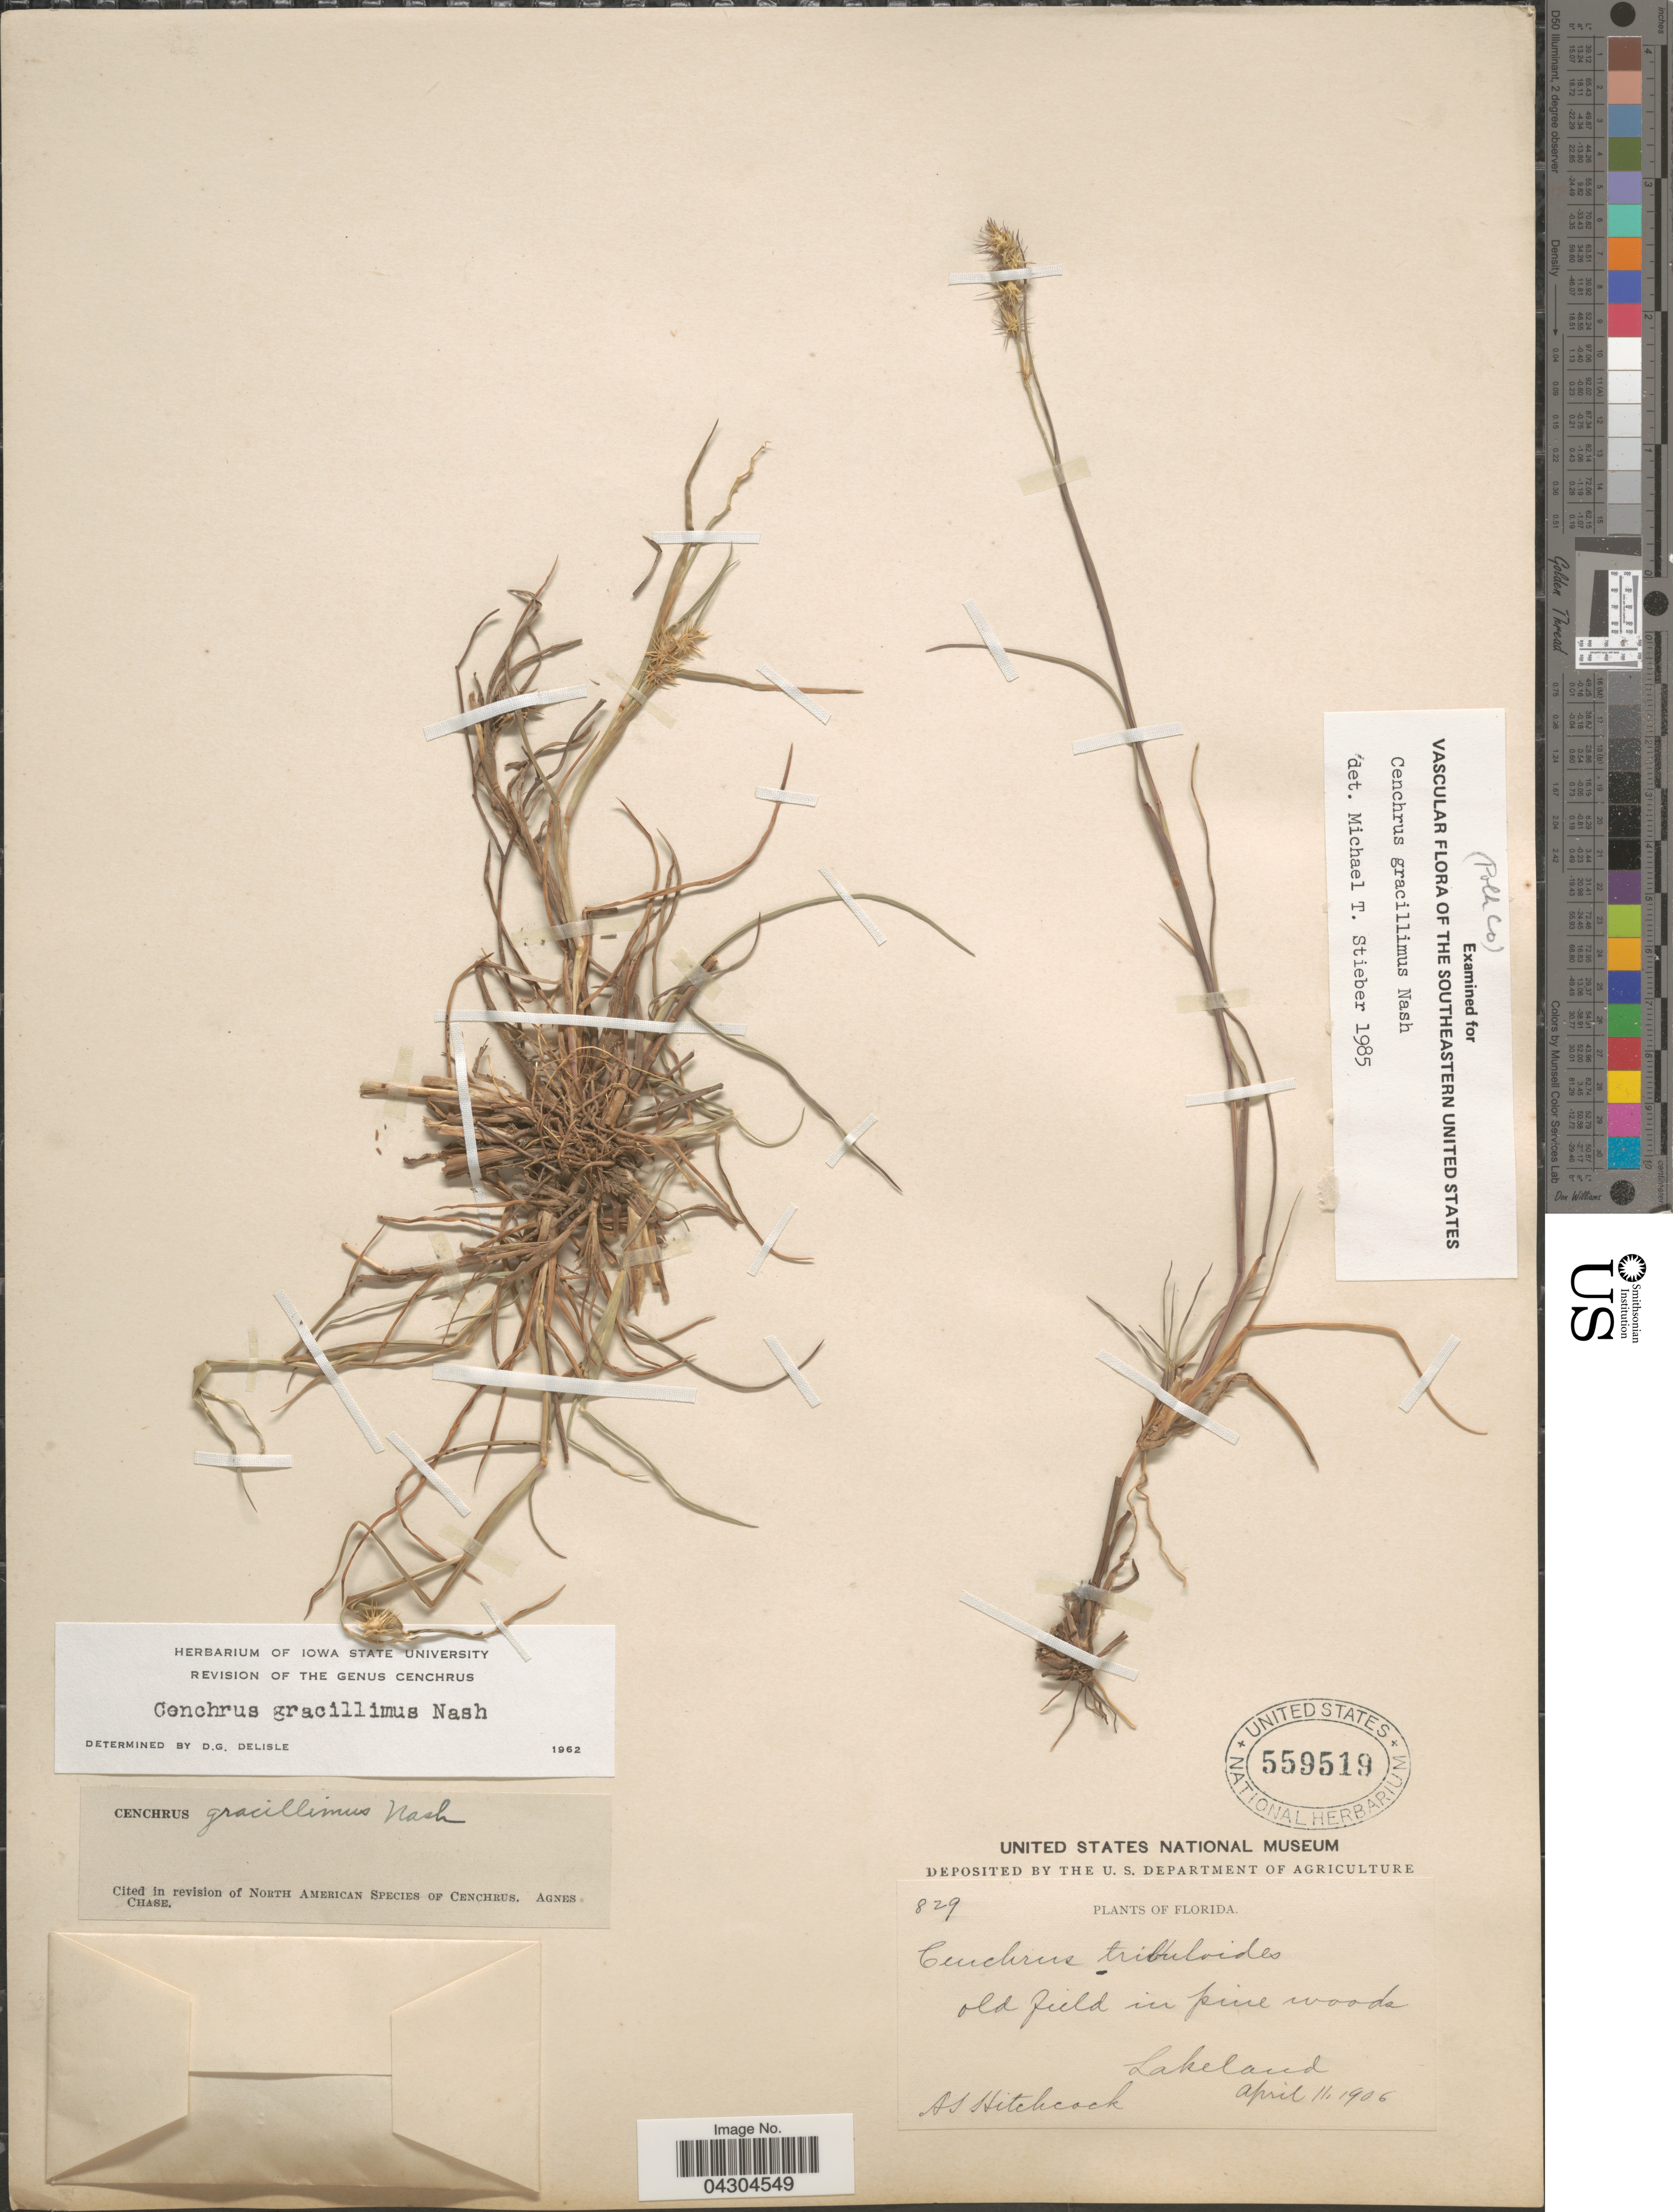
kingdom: Plantae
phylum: Tracheophyta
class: Liliopsida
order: Poales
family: Poaceae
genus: Cenchrus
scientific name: Cenchrus gracillimus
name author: Nash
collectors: A. S. Hitchcock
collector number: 829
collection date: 1906-04-11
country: United States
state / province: Florida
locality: Old field in pine woods. Lakeland.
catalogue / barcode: US 559519